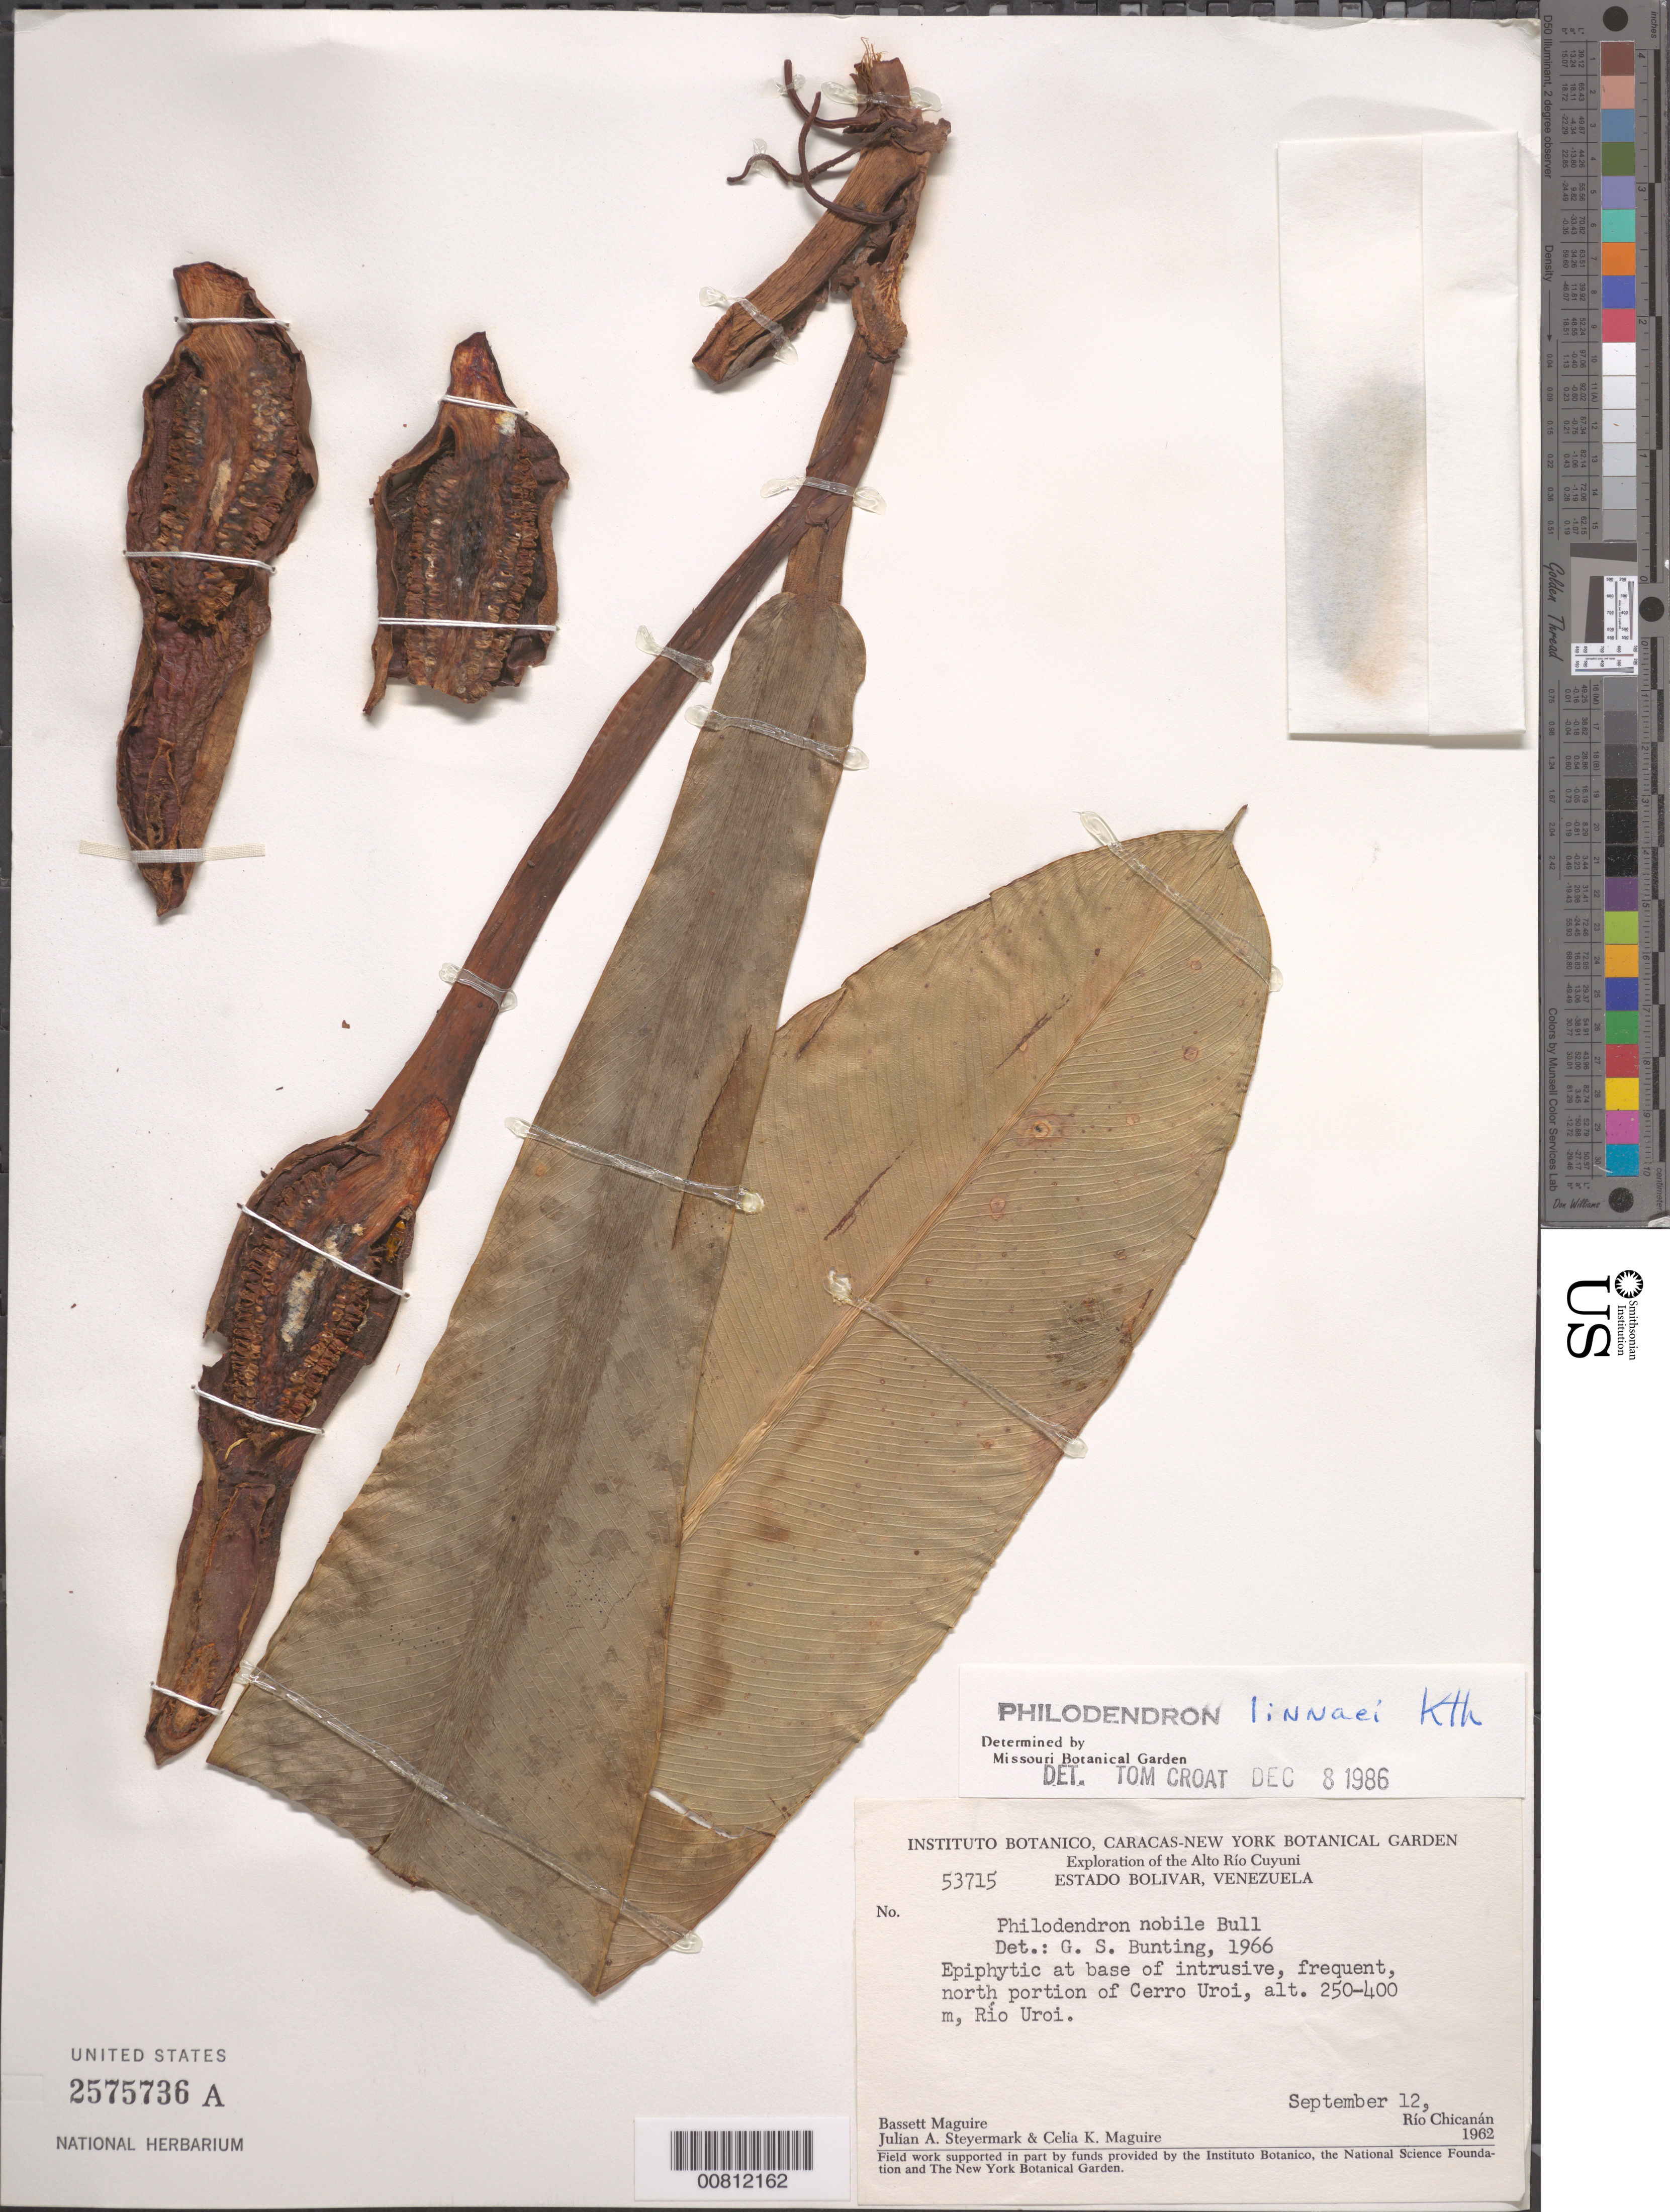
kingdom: Plantae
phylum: Tracheophyta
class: Liliopsida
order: Alismatales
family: Araceae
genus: Philodendron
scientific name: Philodendron linnaei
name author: Kunth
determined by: Croat, Thomas B., Missouri Botanical Garden (MO)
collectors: B. Maguire, J. Steyermark & C. K. Maguire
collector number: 53715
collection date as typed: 12-Sep-62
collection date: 1962-09-12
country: Venezuela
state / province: Bolívar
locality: Alto Río Cuyuni, Cerro Uroi, summit of north portion, Río Uroi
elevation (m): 250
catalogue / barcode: US 2575736A